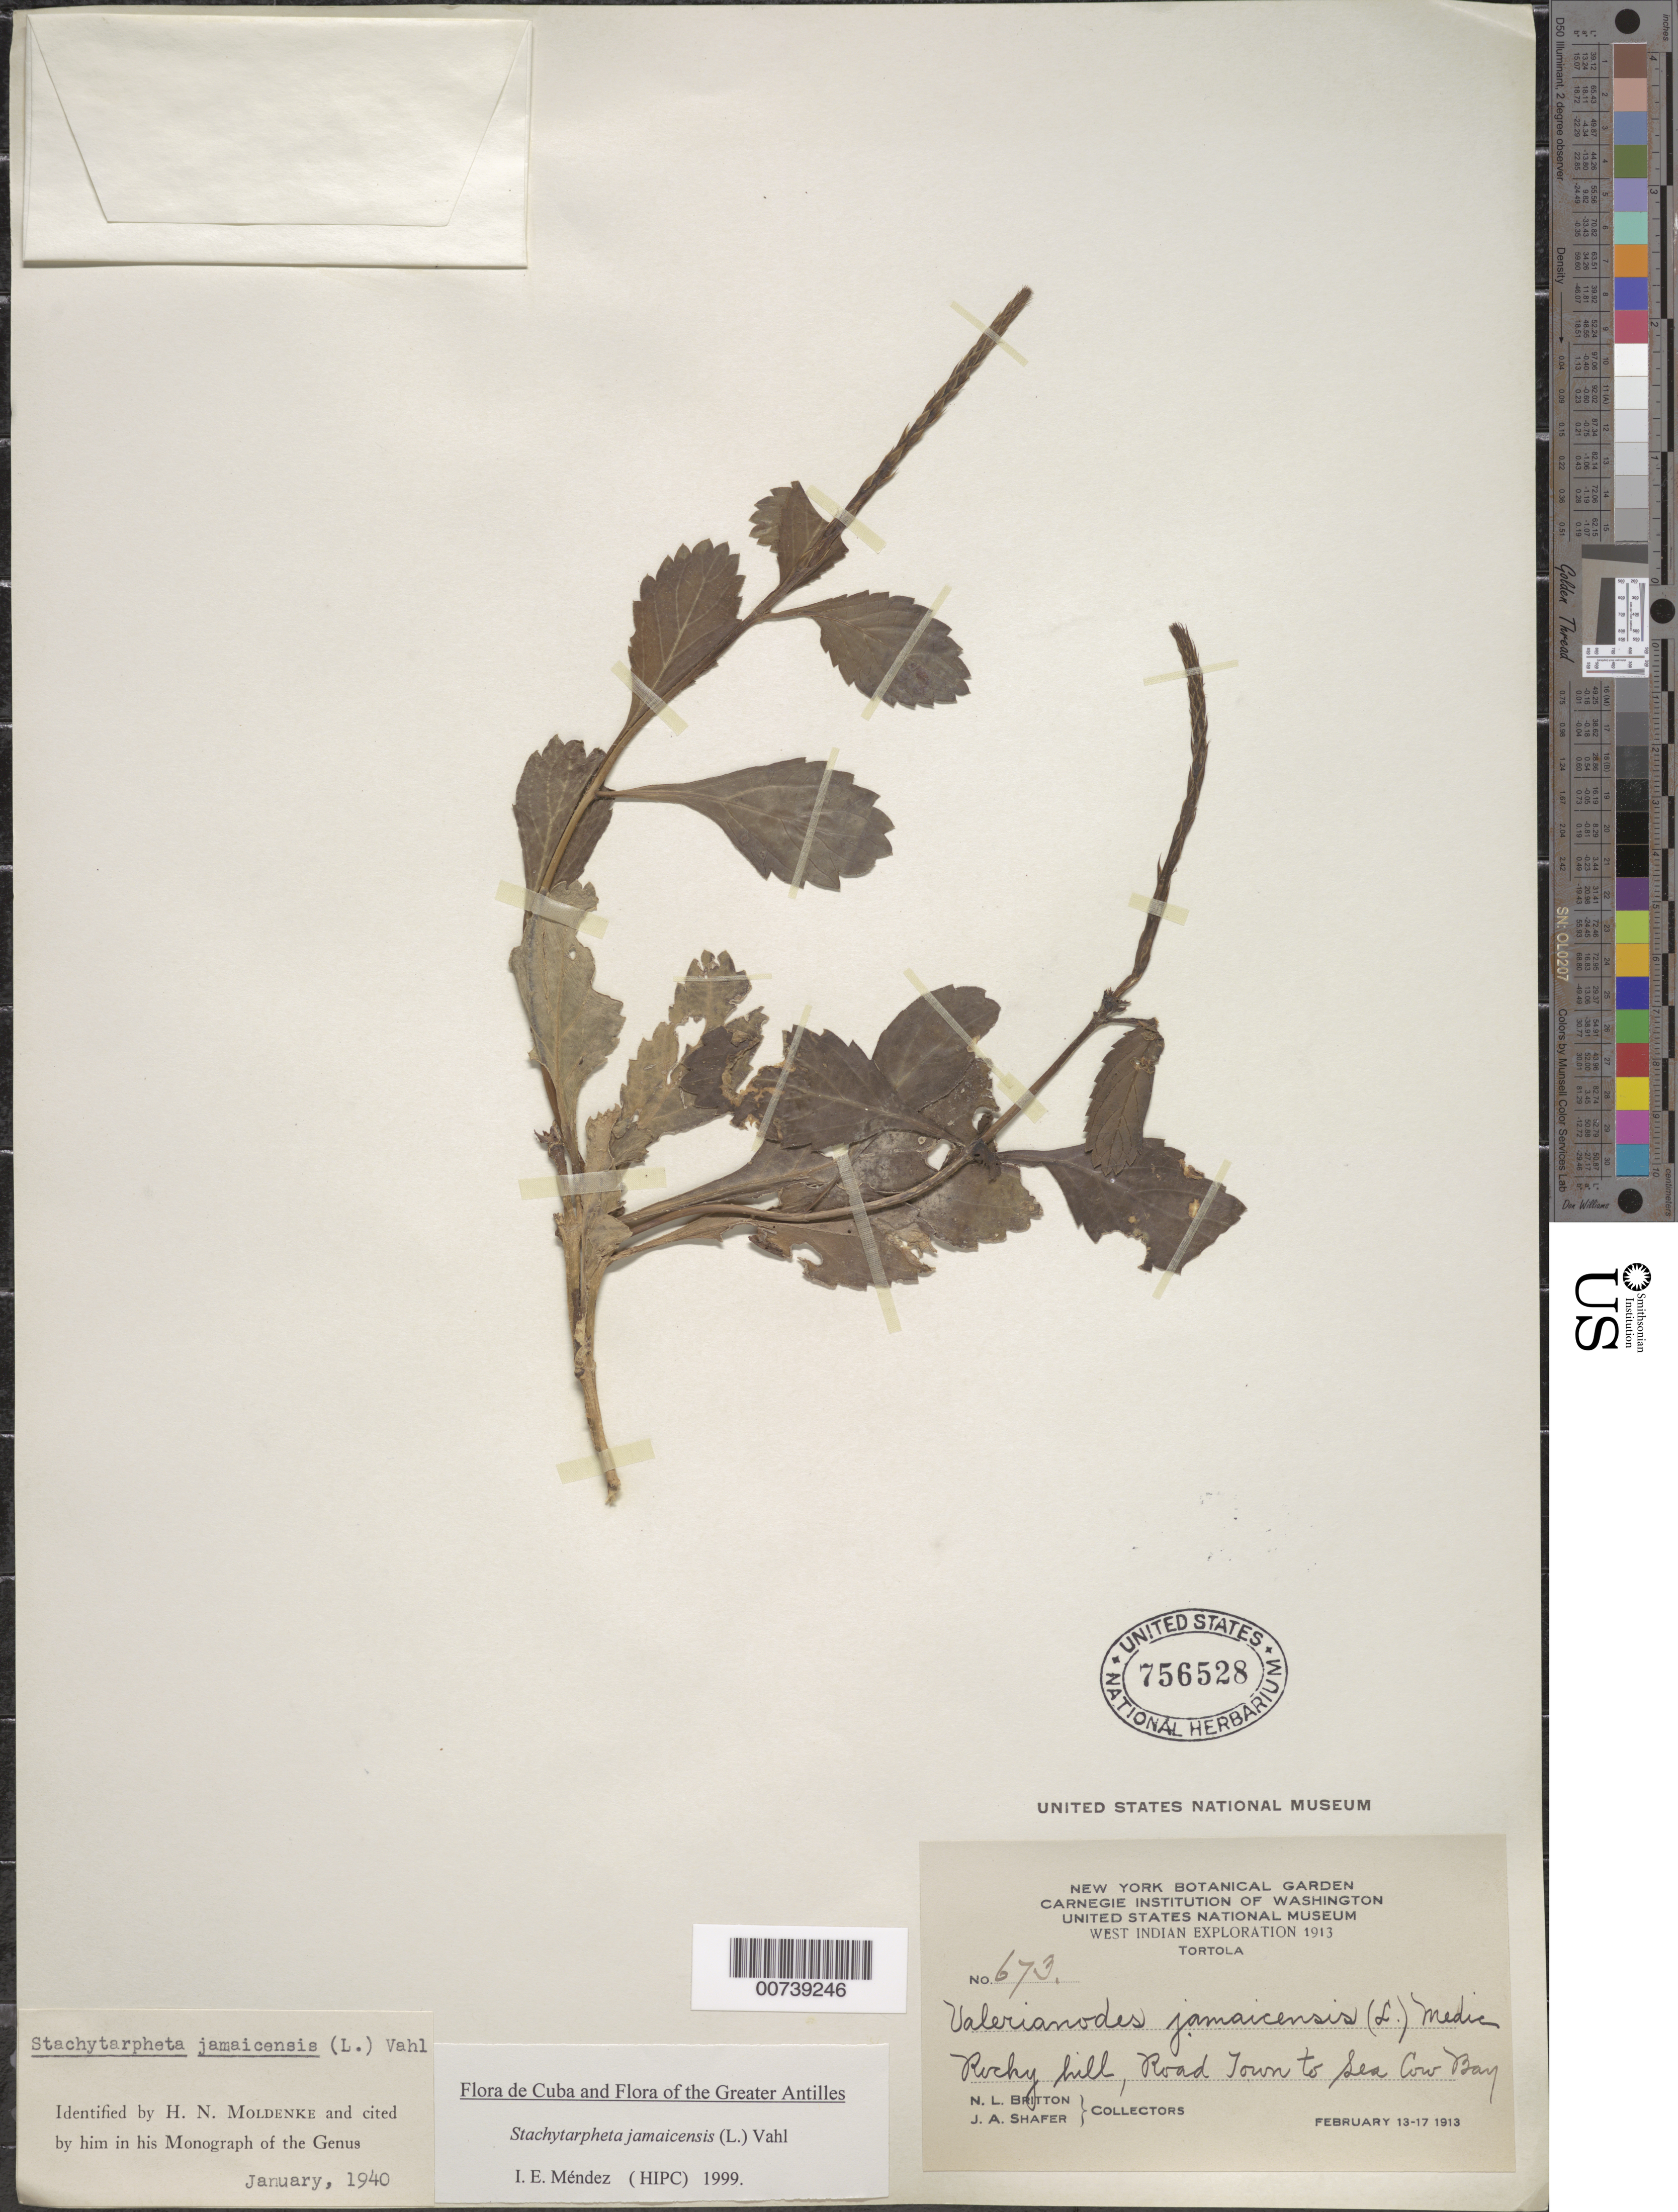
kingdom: Plantae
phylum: Tracheophyta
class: Magnoliopsida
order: Lamiales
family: Verbenaceae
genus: Stachytarpheta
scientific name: Stachytarpheta jamaicensis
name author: (L.) Vahl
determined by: Méndez, Isidro E., (HIPC)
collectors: N. Britton & J. A. Shafer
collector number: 673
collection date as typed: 13 Feb 1913 to 17 Feb 1913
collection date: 1913-02-13/1913-02-17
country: British Virgin Islands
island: Tortola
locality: Roadtown to Sea Cow Bay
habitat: Rocky hill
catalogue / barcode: US 756528